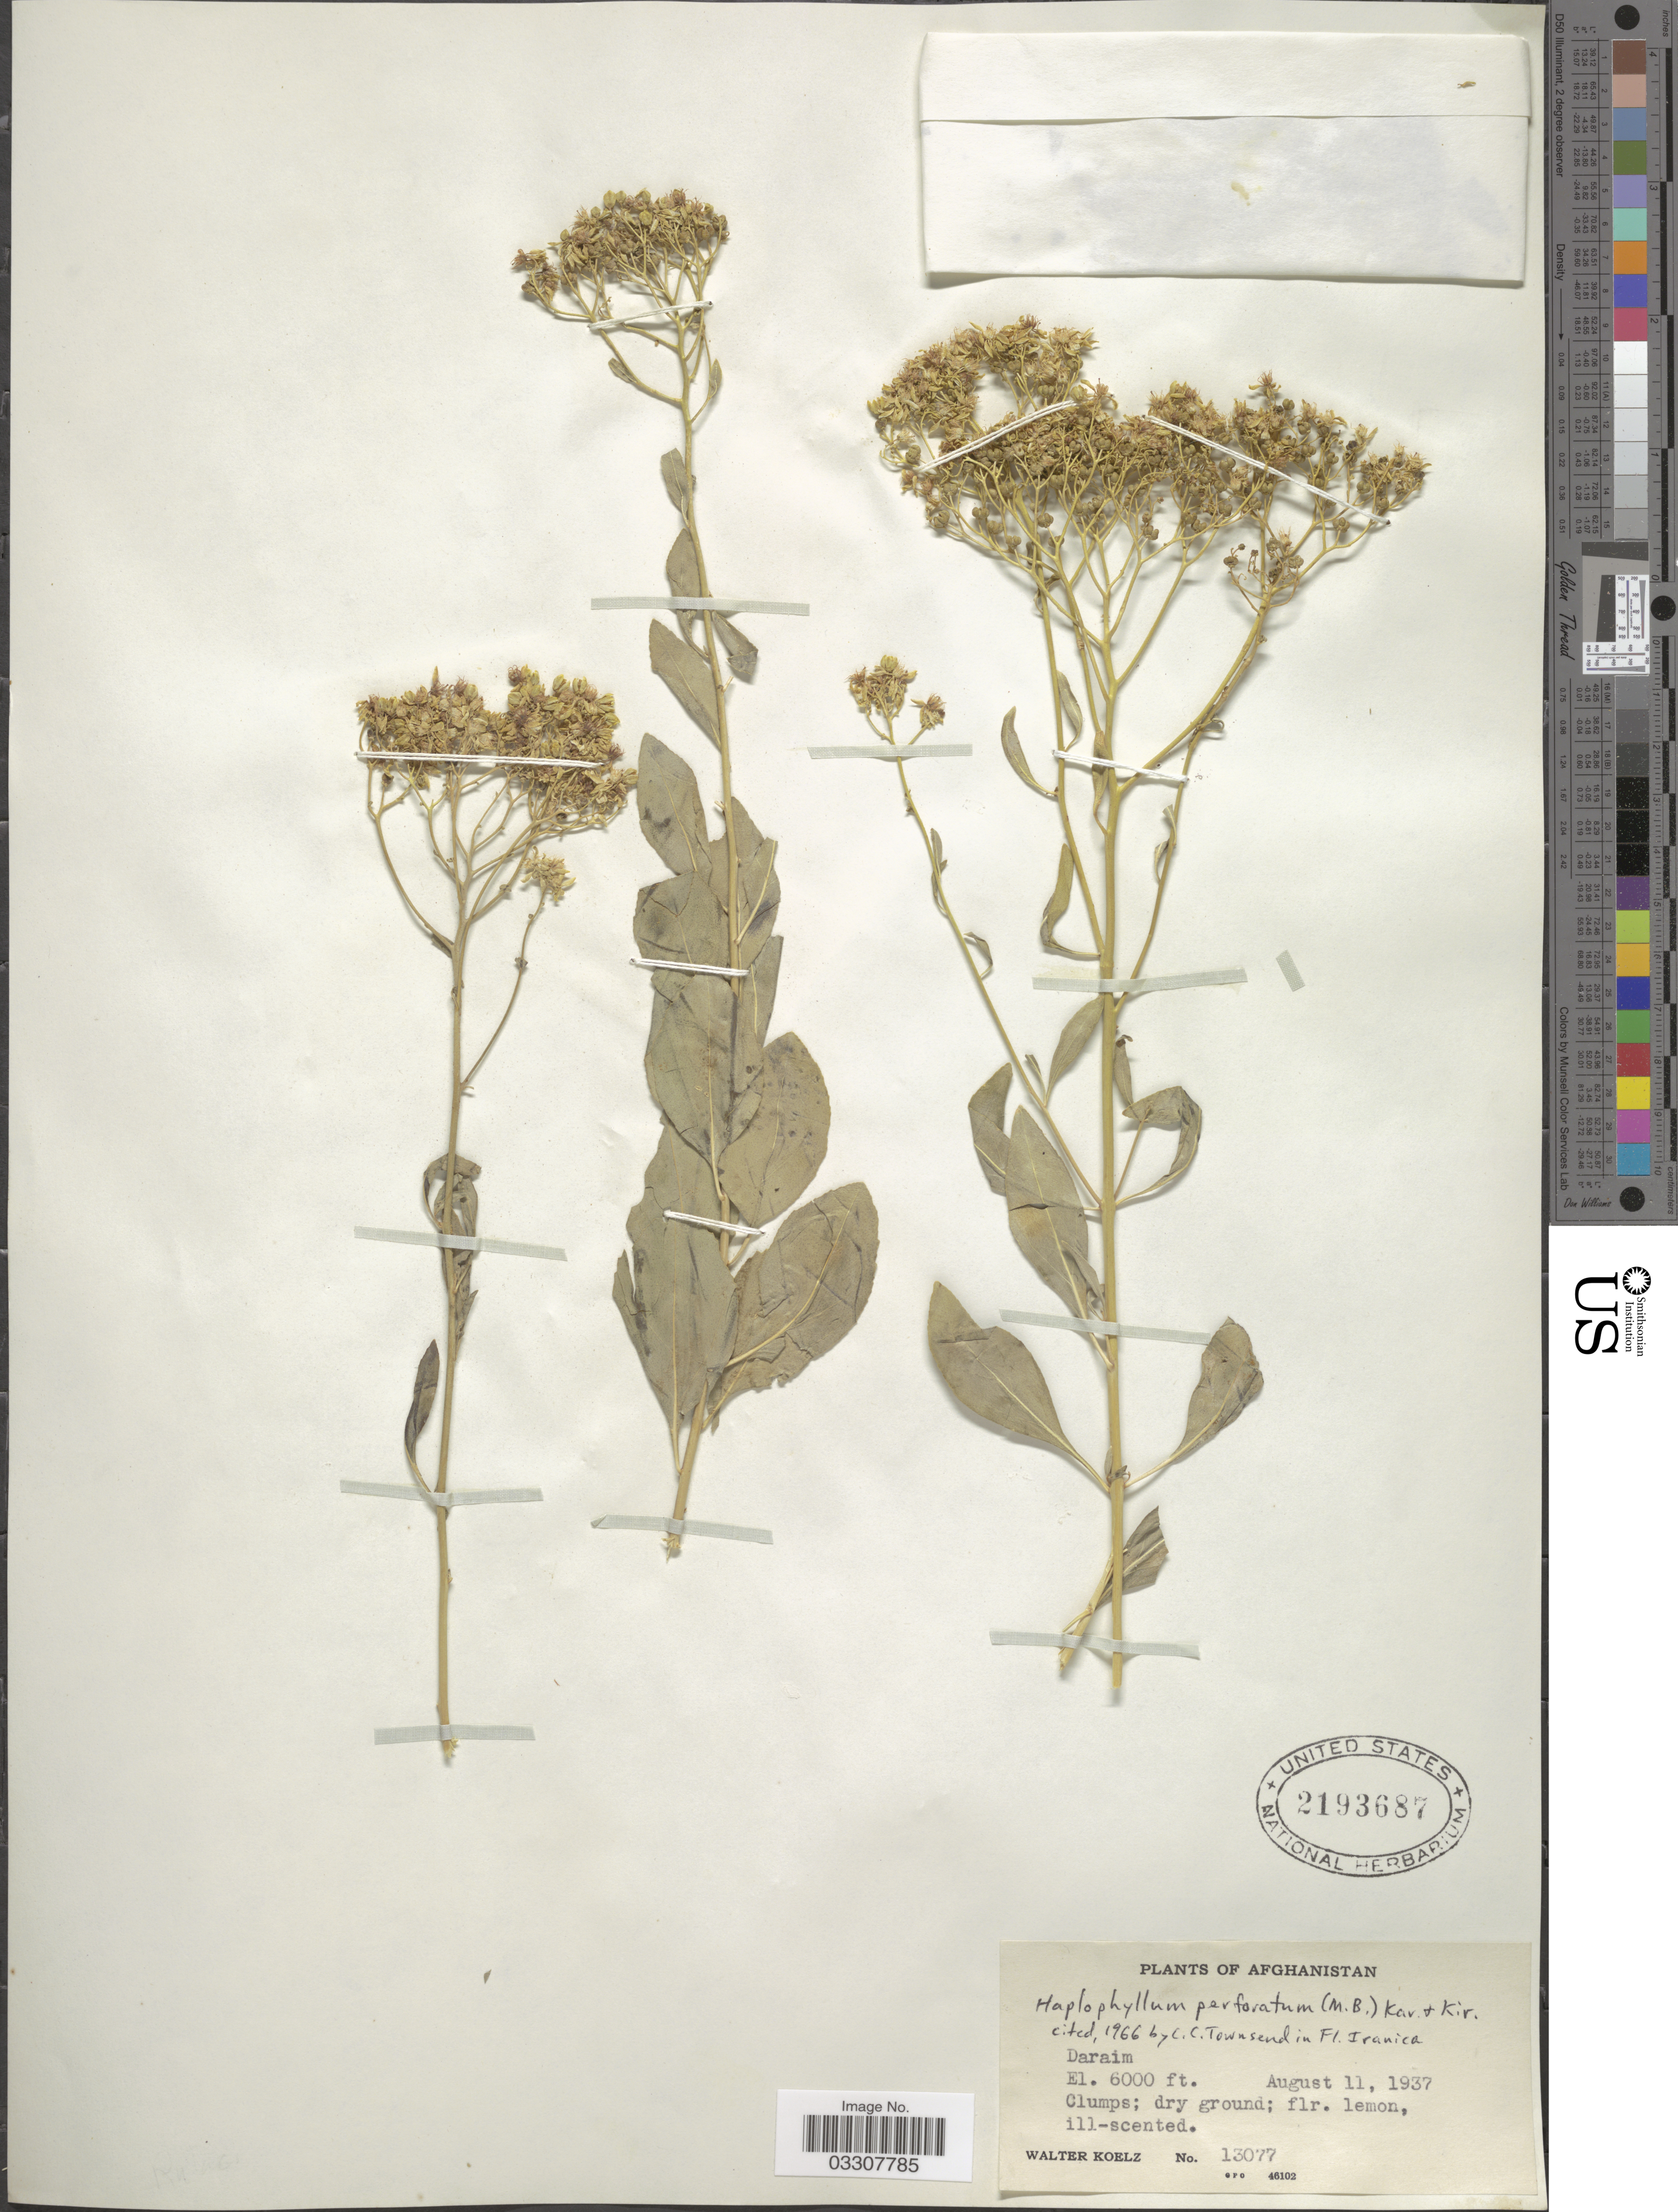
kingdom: Plantae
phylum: Tracheophyta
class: Magnoliopsida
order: Sapindales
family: Rutaceae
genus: Haplophyllum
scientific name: Haplophyllum acutifolium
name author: (DC.) G. Don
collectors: W. N. Koelz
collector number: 13077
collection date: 1937-08-11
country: Afghanistan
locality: Daraim.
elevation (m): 1829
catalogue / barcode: US 2193687